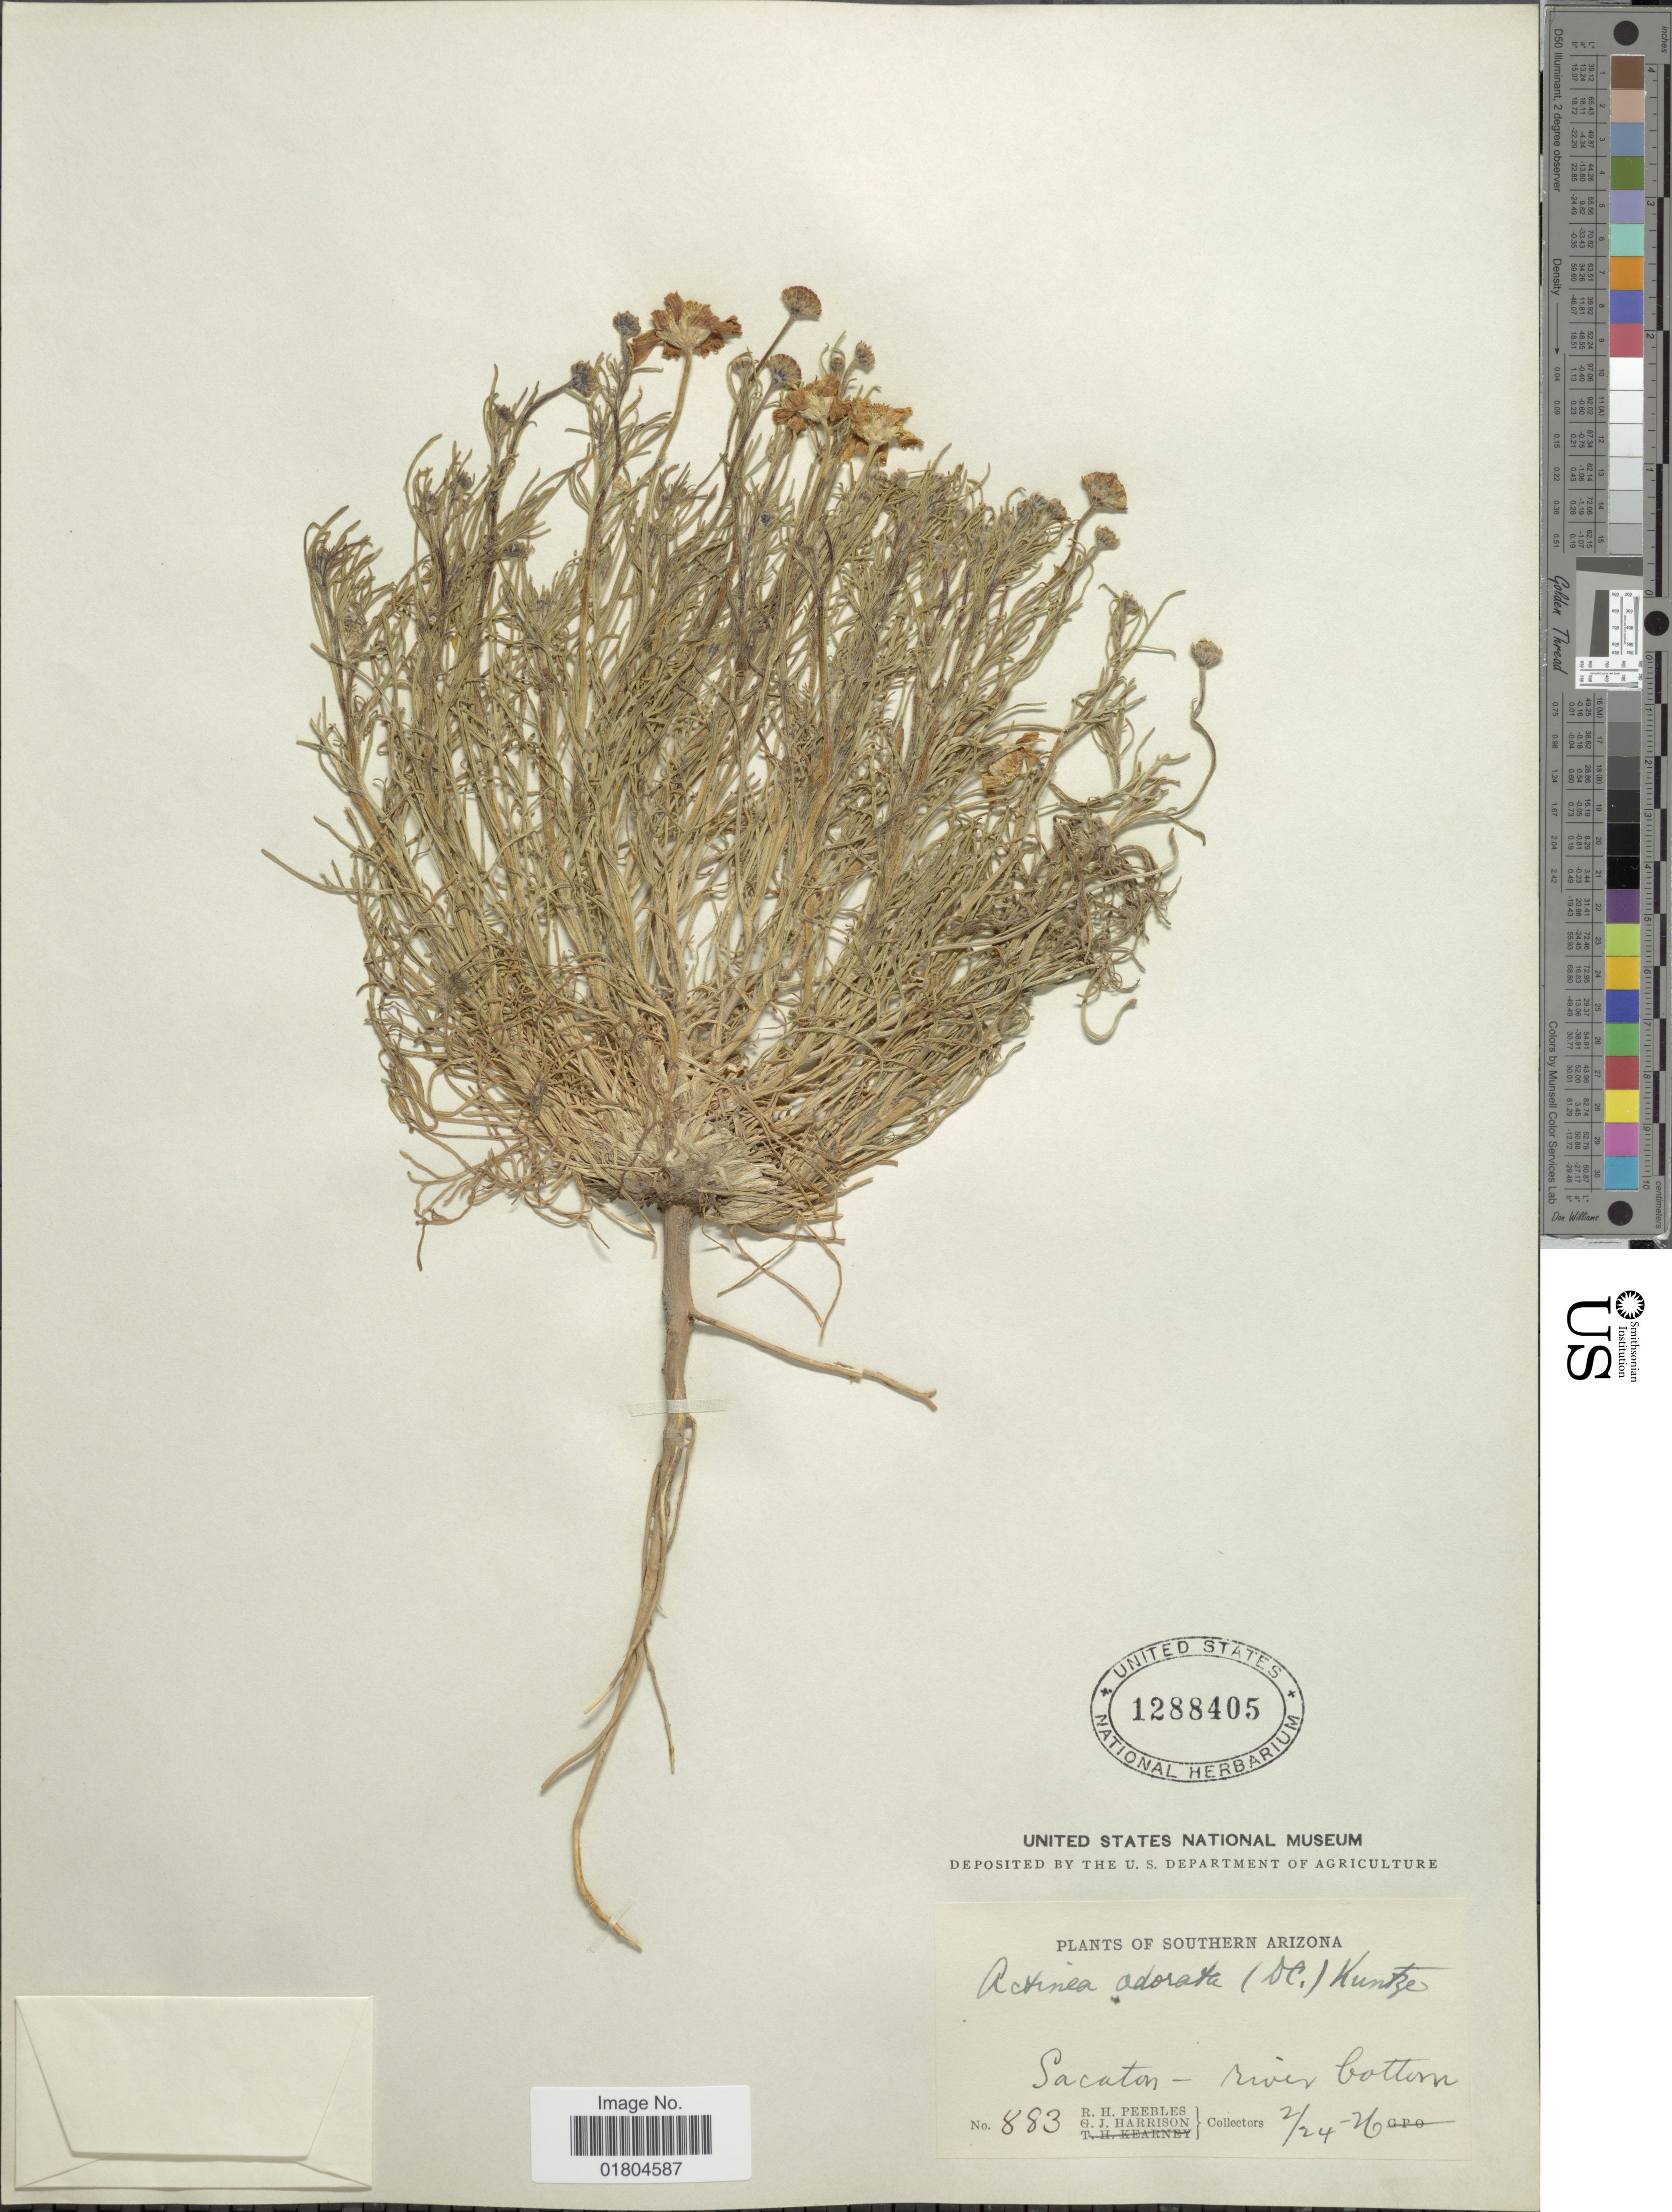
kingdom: Plantae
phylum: Tracheophyta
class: Magnoliopsida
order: Asterales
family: Asteraceae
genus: Hymenoxys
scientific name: Hymenoxys odorata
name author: DC.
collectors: R. H. Peebles & G. J. Harrison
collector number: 883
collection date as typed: Transcribed d/m/y: 24/2/26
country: United States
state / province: Arizona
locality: Southern Arizona. Sacaton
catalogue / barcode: US 1288405